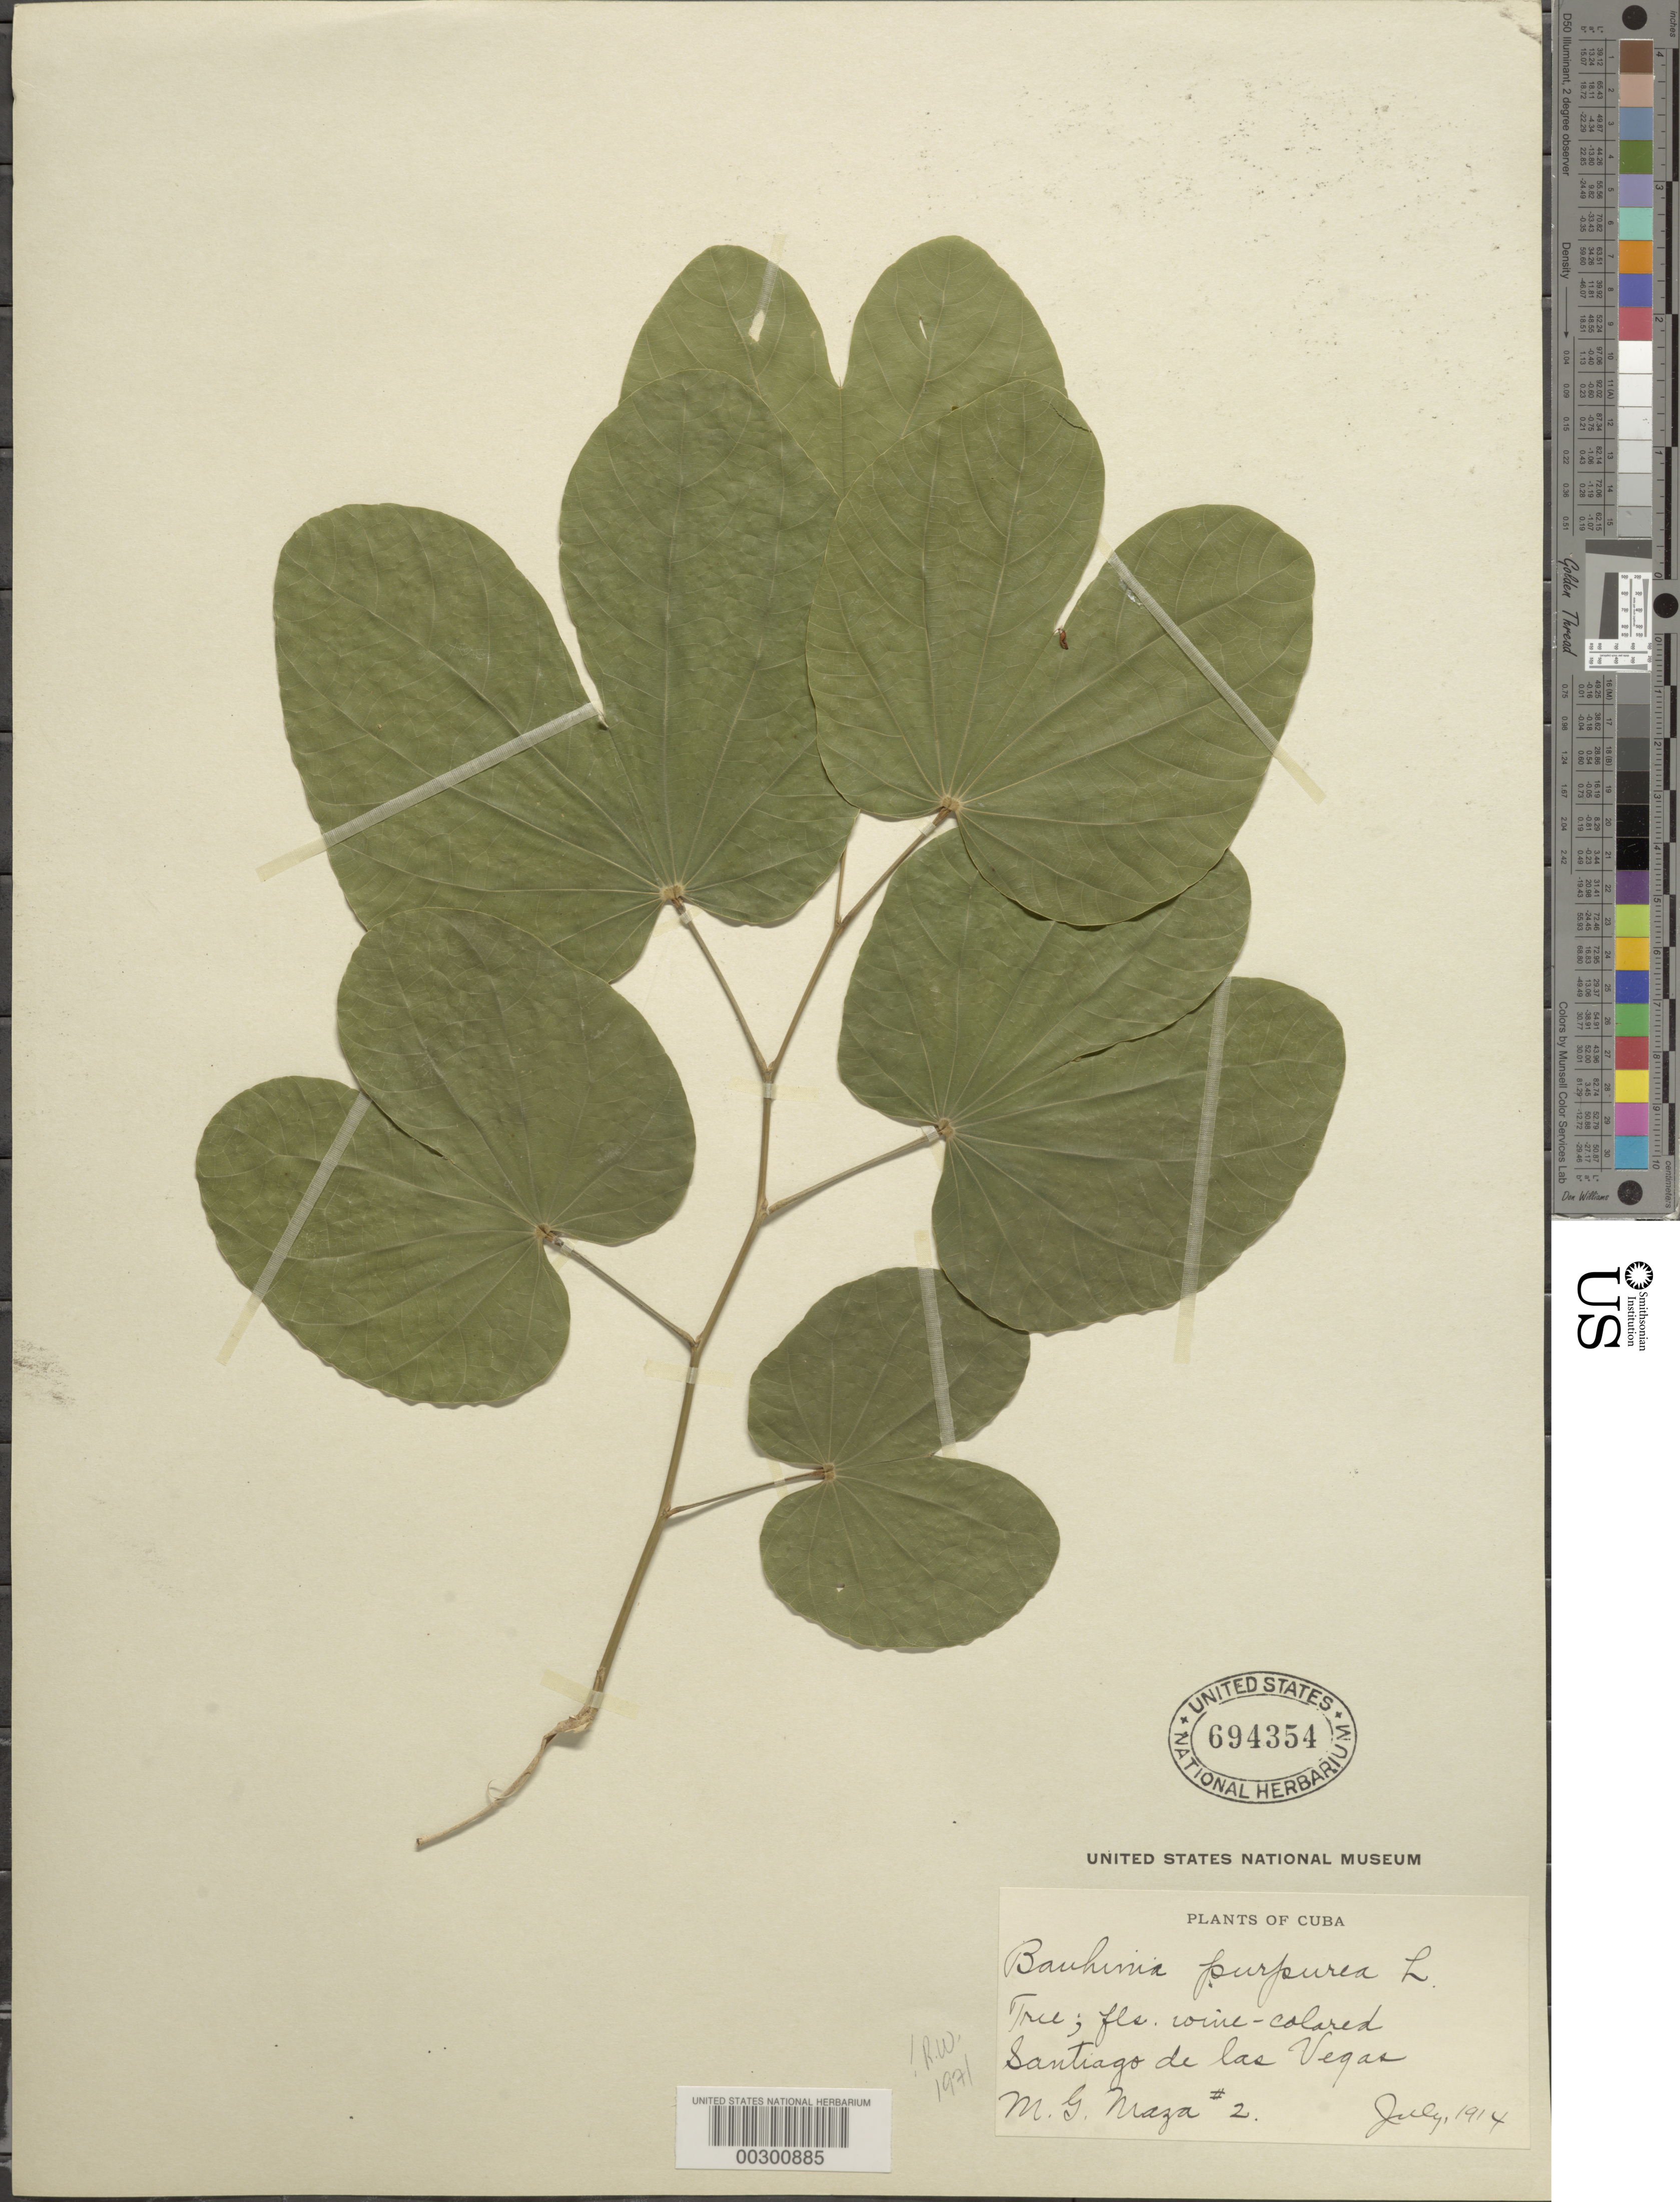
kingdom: Plantae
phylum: Tracheophyta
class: Magnoliopsida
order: Fabales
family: Fabaceae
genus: Bauhinia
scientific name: Bauhinia purpurea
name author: L.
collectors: M. Maza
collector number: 2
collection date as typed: Jul 1914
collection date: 1914-07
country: Cuba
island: Greater Antilles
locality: Santiago de Las Vegas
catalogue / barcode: US 694354